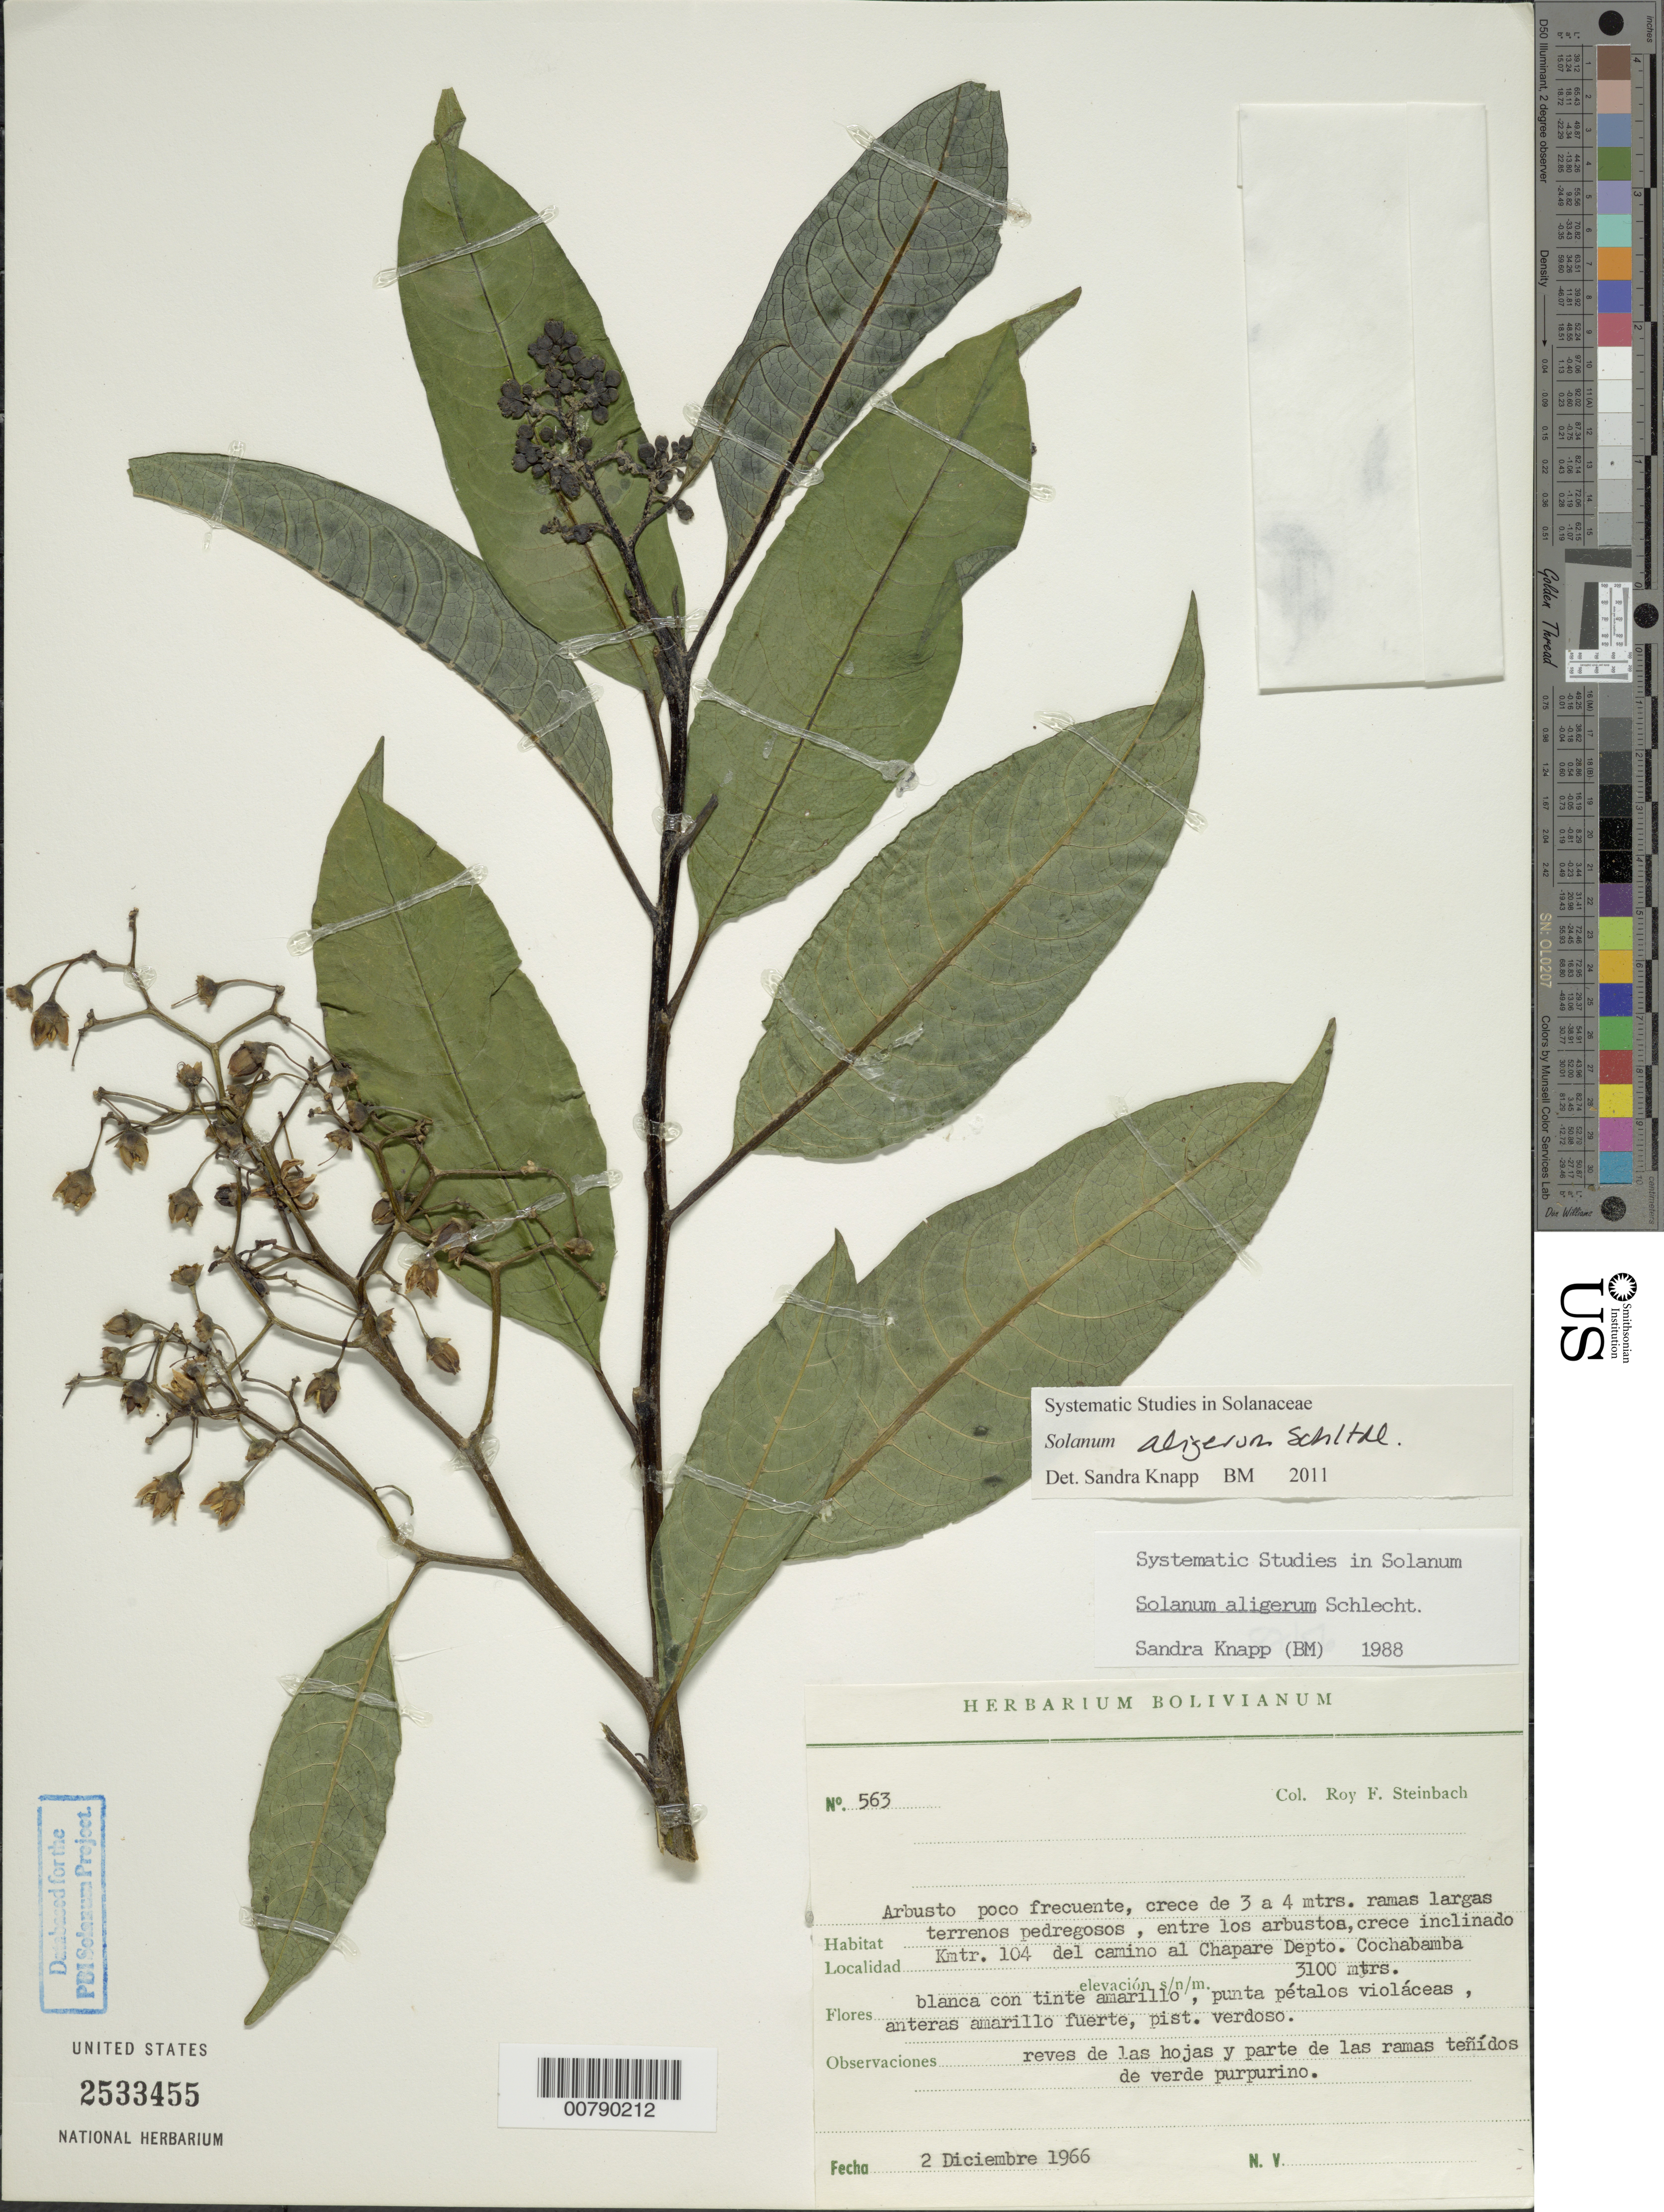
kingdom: Plantae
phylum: Tracheophyta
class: Magnoliopsida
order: Solanales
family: Solanaceae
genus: Solanum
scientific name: Solanum aligerum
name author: Schltdl.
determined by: Knapp, S. D.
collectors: R. F. Steinbach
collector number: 563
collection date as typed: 2 Dec 1966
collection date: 1966-12-02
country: Bolivia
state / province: Cochabamba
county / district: Chapare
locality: km 104 del camino a Chapare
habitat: terrenos pedregosos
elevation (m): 3100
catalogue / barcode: US 2533455